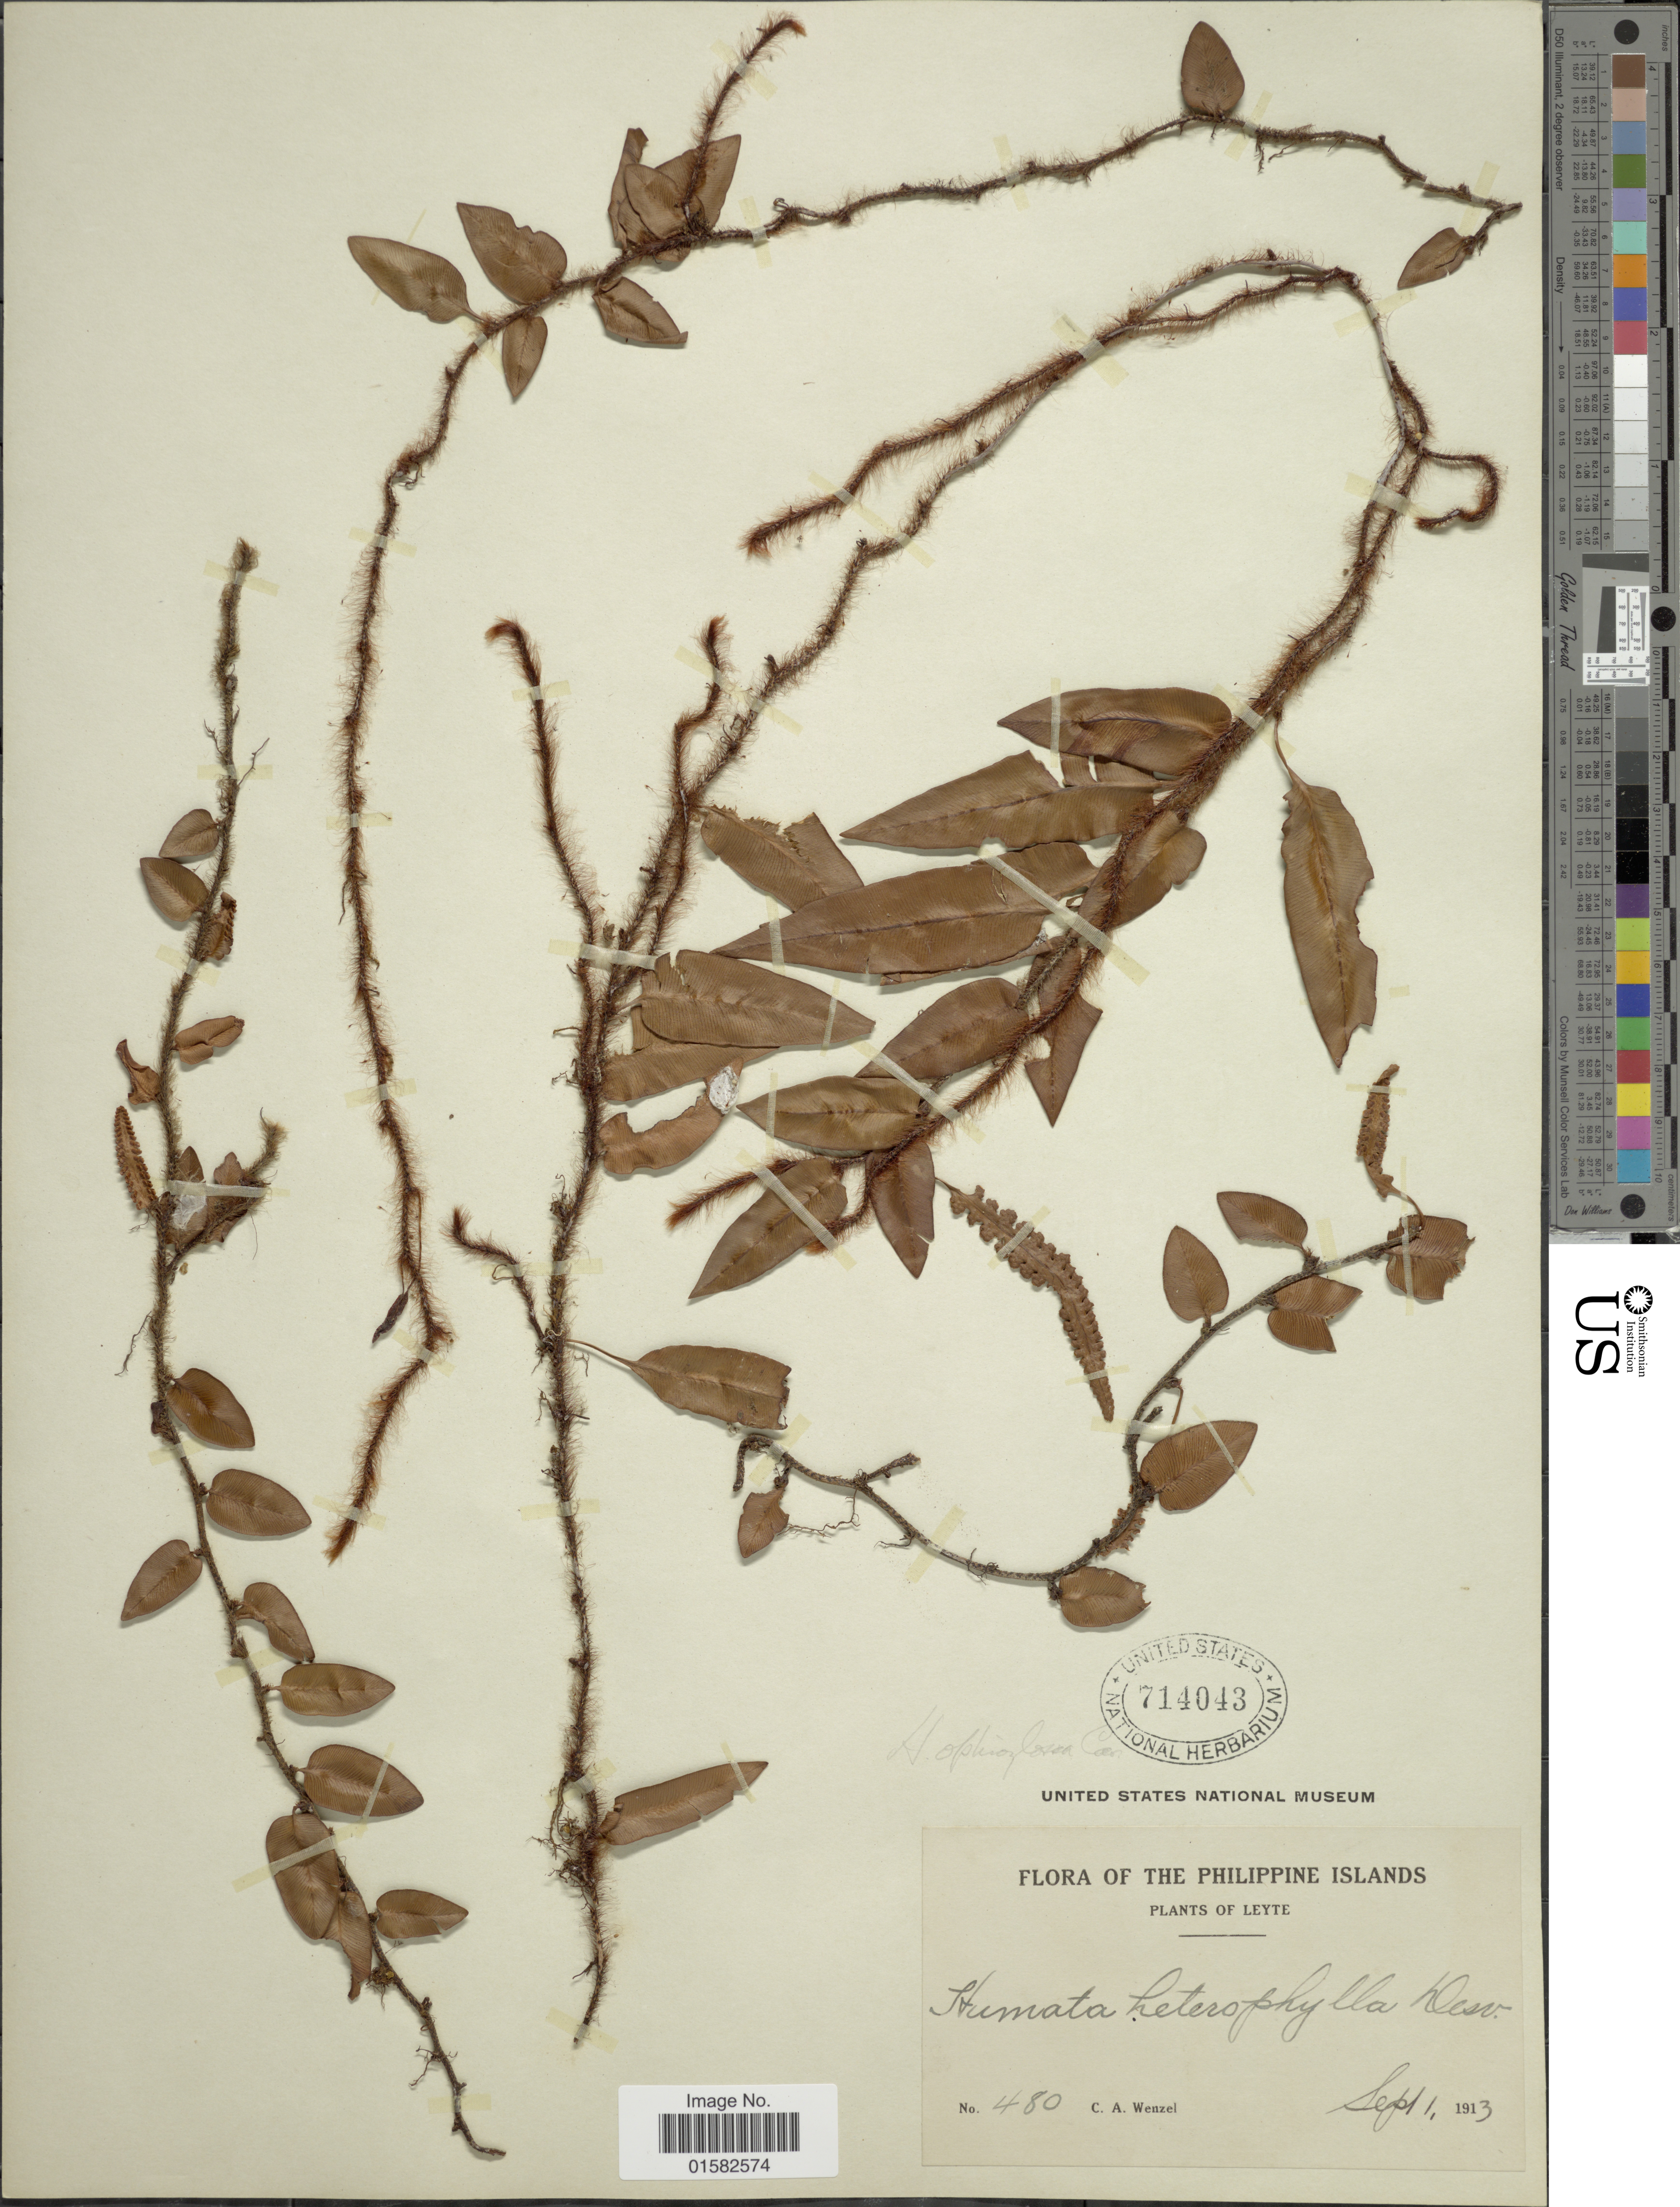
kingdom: Plantae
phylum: Tracheophyta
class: Polypodiopsida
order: Polypodiales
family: Davalliaceae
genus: Humata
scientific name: Humata heterophylla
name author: (Sm.) Desv.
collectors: C. Wenzel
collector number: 480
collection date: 1913-09-01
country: Philippines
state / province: Eastern Visayas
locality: Leyte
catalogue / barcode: US 714043